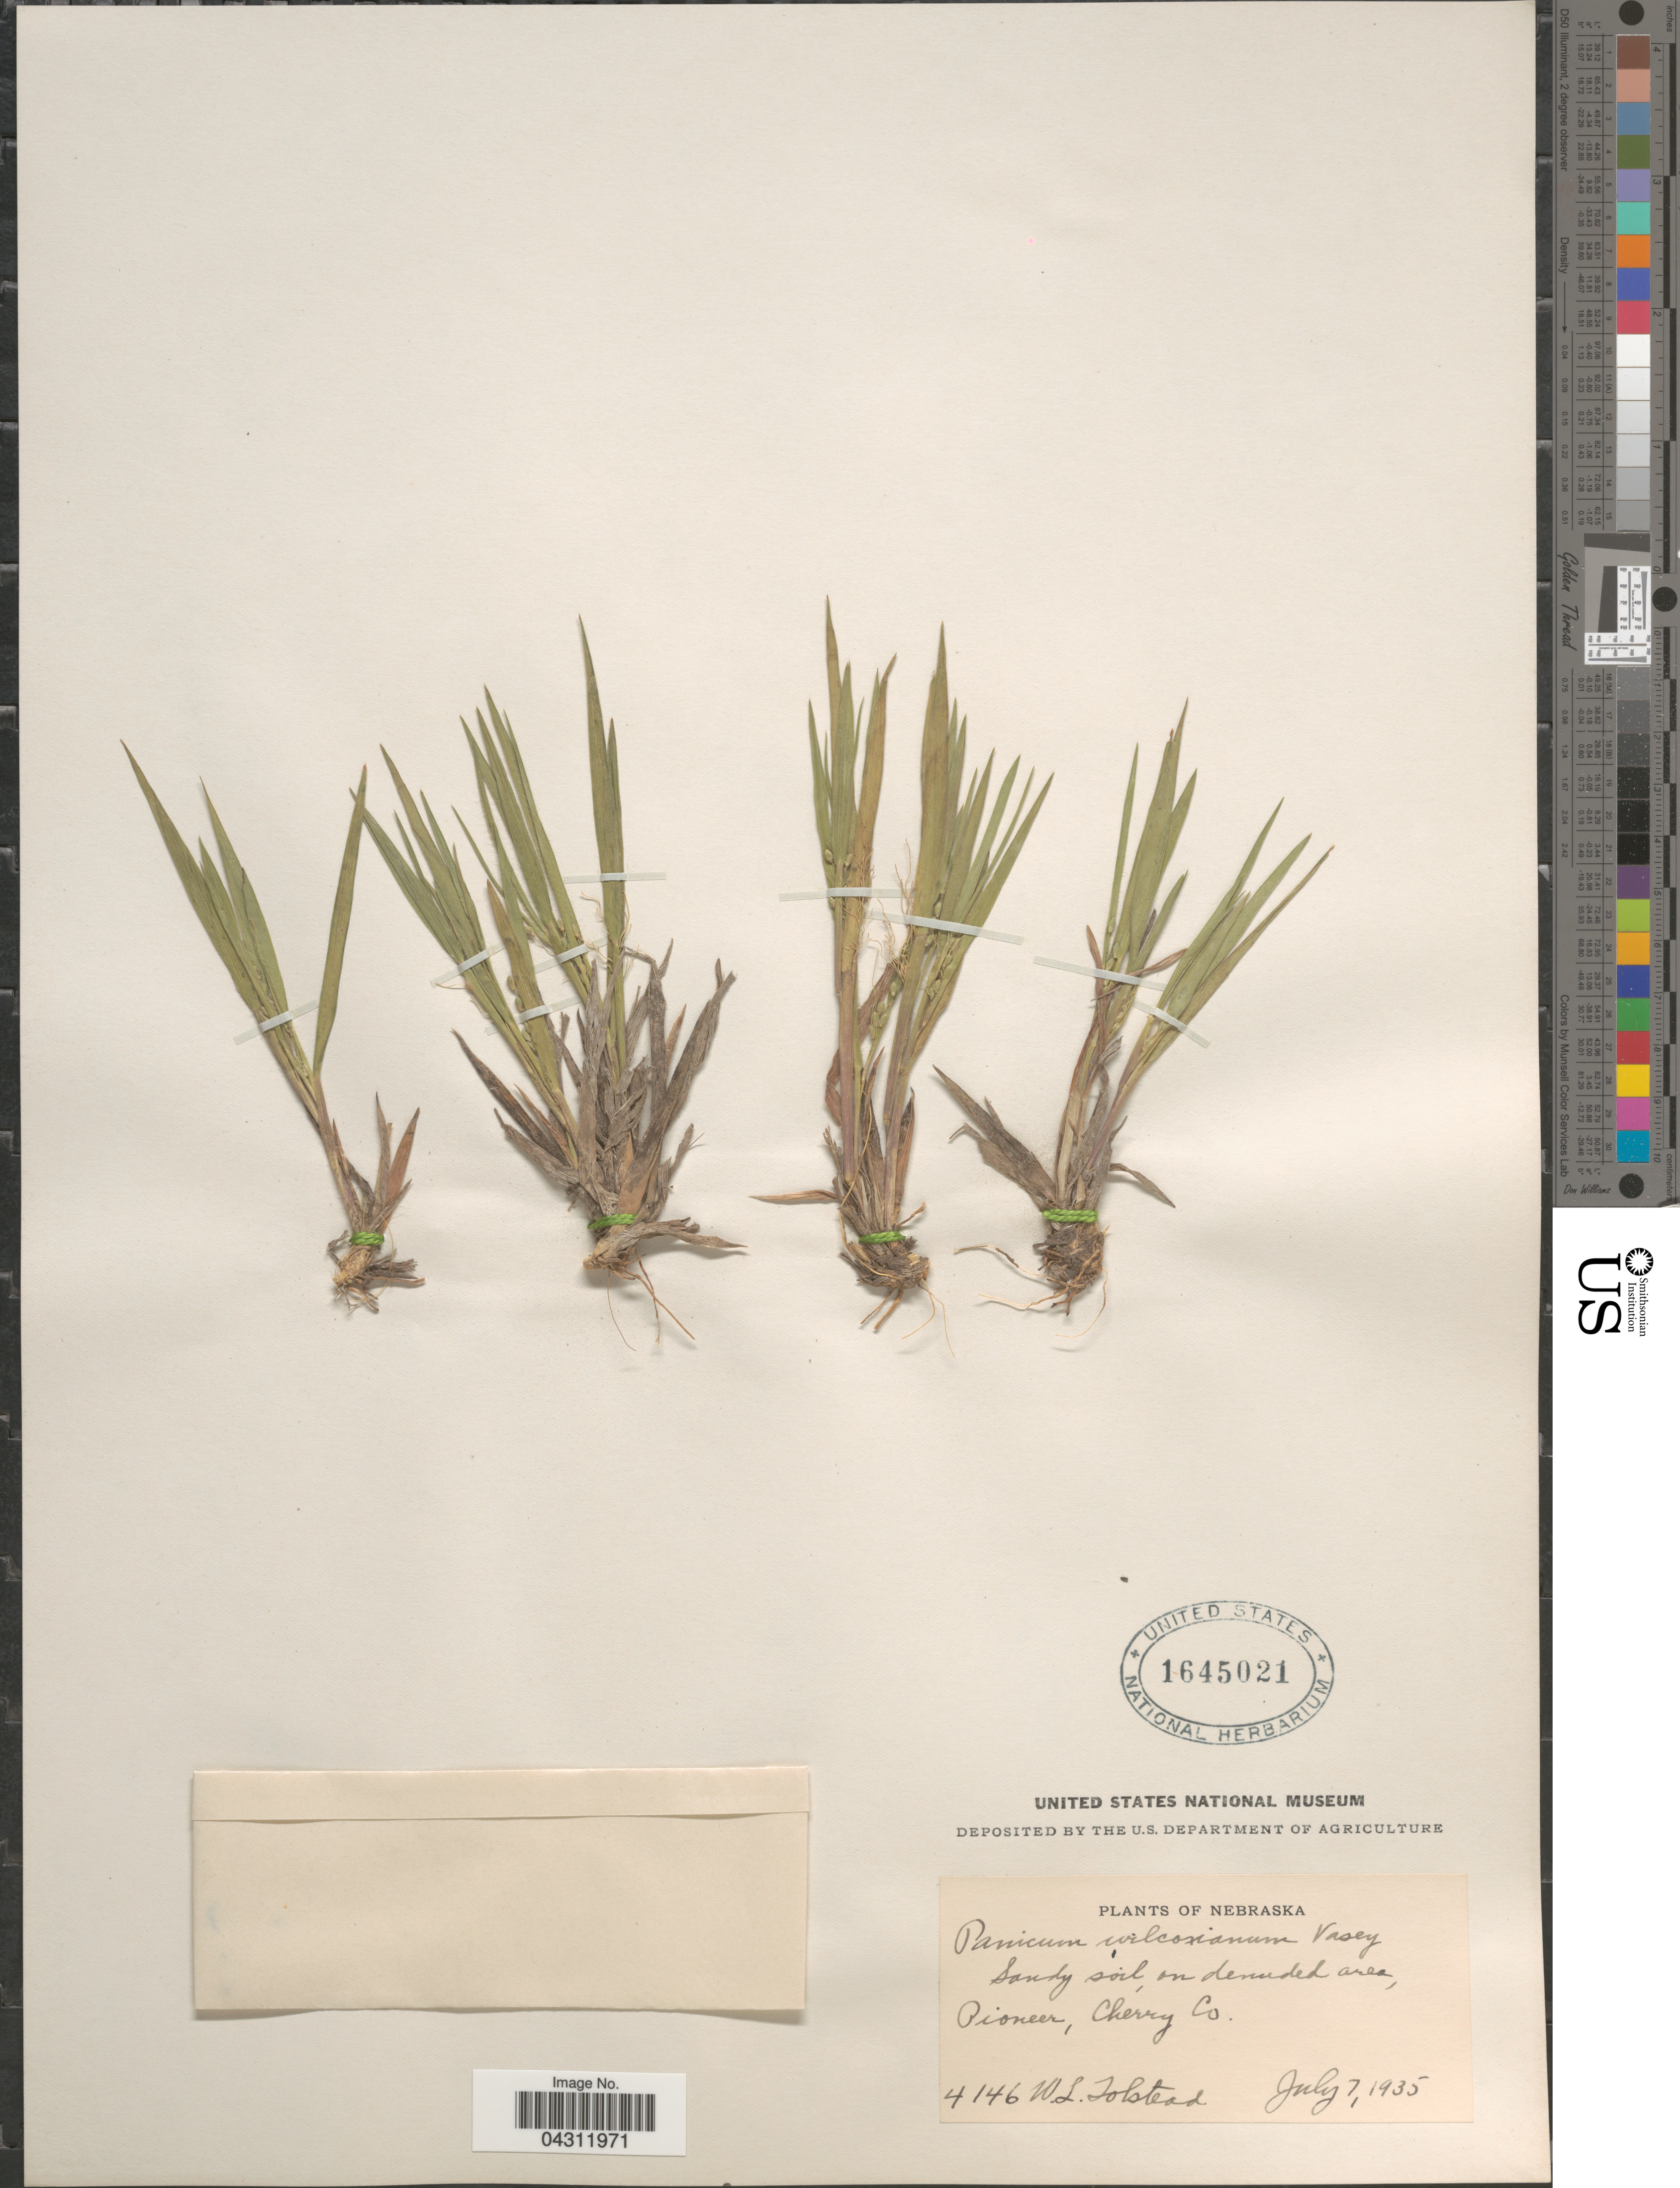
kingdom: Plantae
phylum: Tracheophyta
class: Liliopsida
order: Poales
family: Poaceae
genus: Dichanthelium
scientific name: Dichanthelium wilcoxianum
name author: Freckmann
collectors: W. Tolstead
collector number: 4146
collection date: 1935-07-07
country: United States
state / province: Nebraska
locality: Pioneer, Cherry Co.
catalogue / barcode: US 1645021